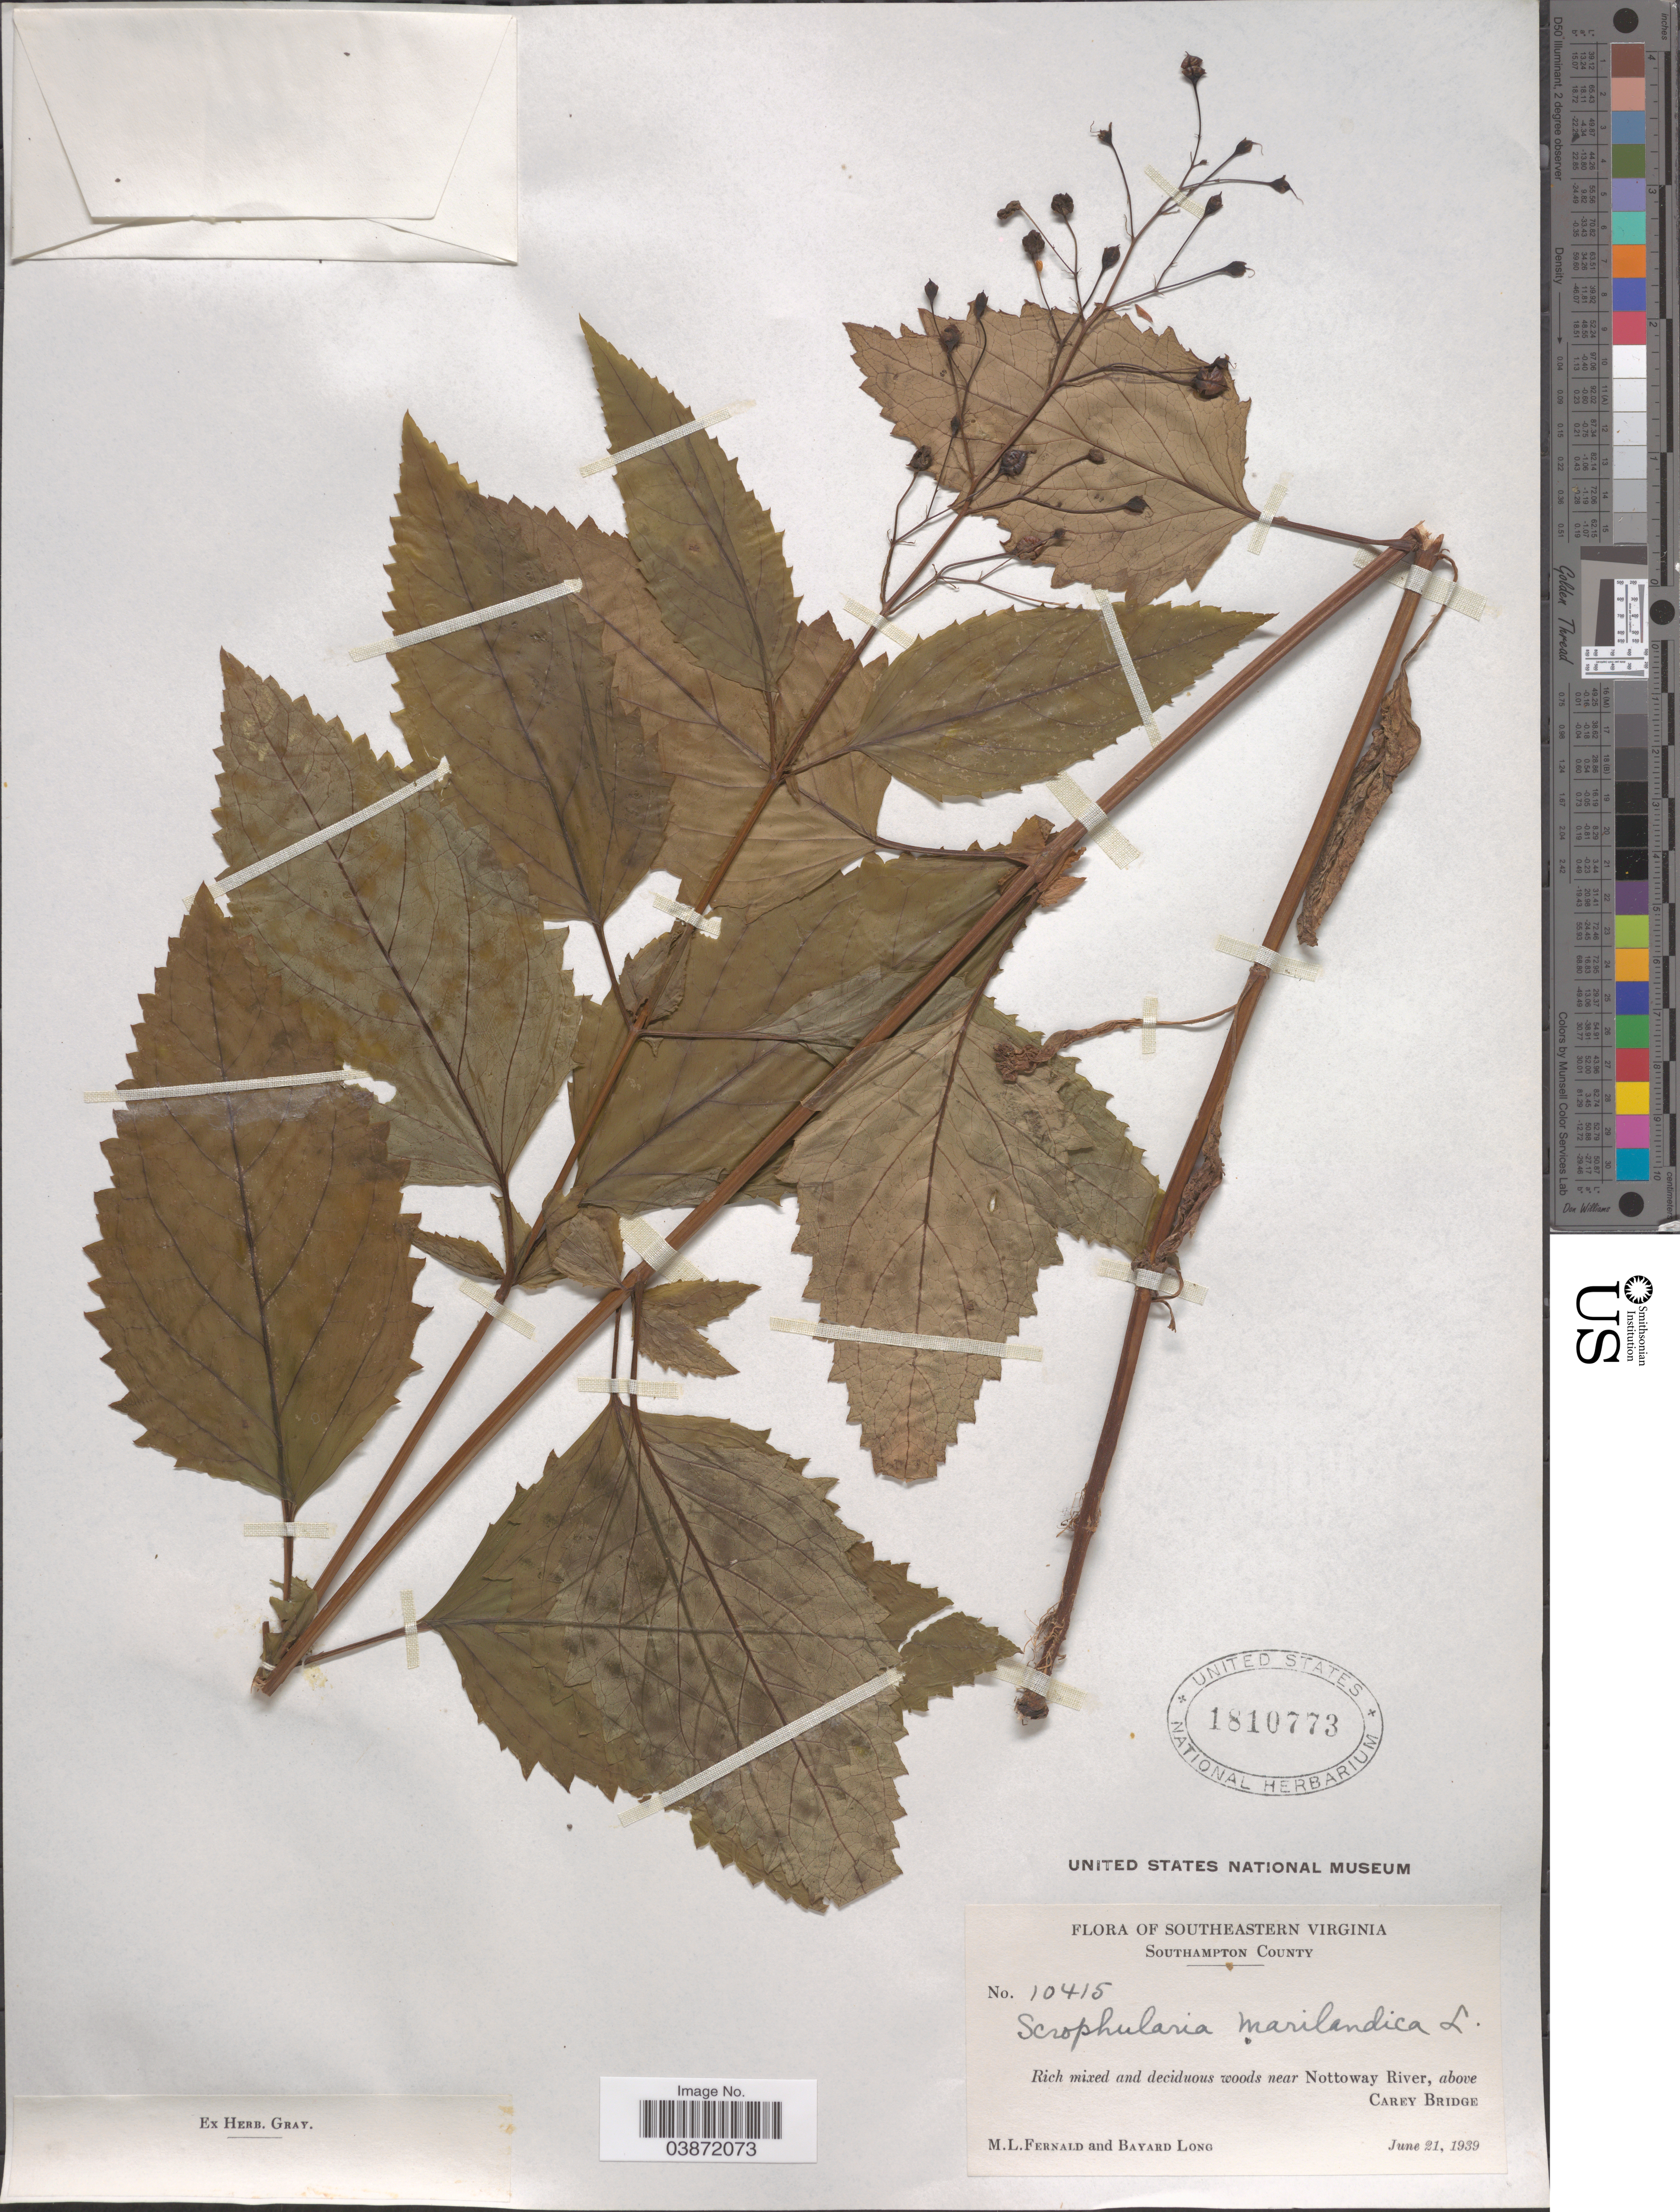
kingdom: Plantae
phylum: Tracheophyta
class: Magnoliopsida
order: Lamiales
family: Scrophulariaceae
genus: Scrophularia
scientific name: Scrophularia marilandica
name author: L.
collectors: M. L. Fernald & B. Long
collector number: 10415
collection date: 1939-06-21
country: United States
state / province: Virginia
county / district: Southampton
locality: Southeastern Virginia. Southampton County. Near Nottoway River, above Carey Bridge.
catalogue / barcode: US 1810773